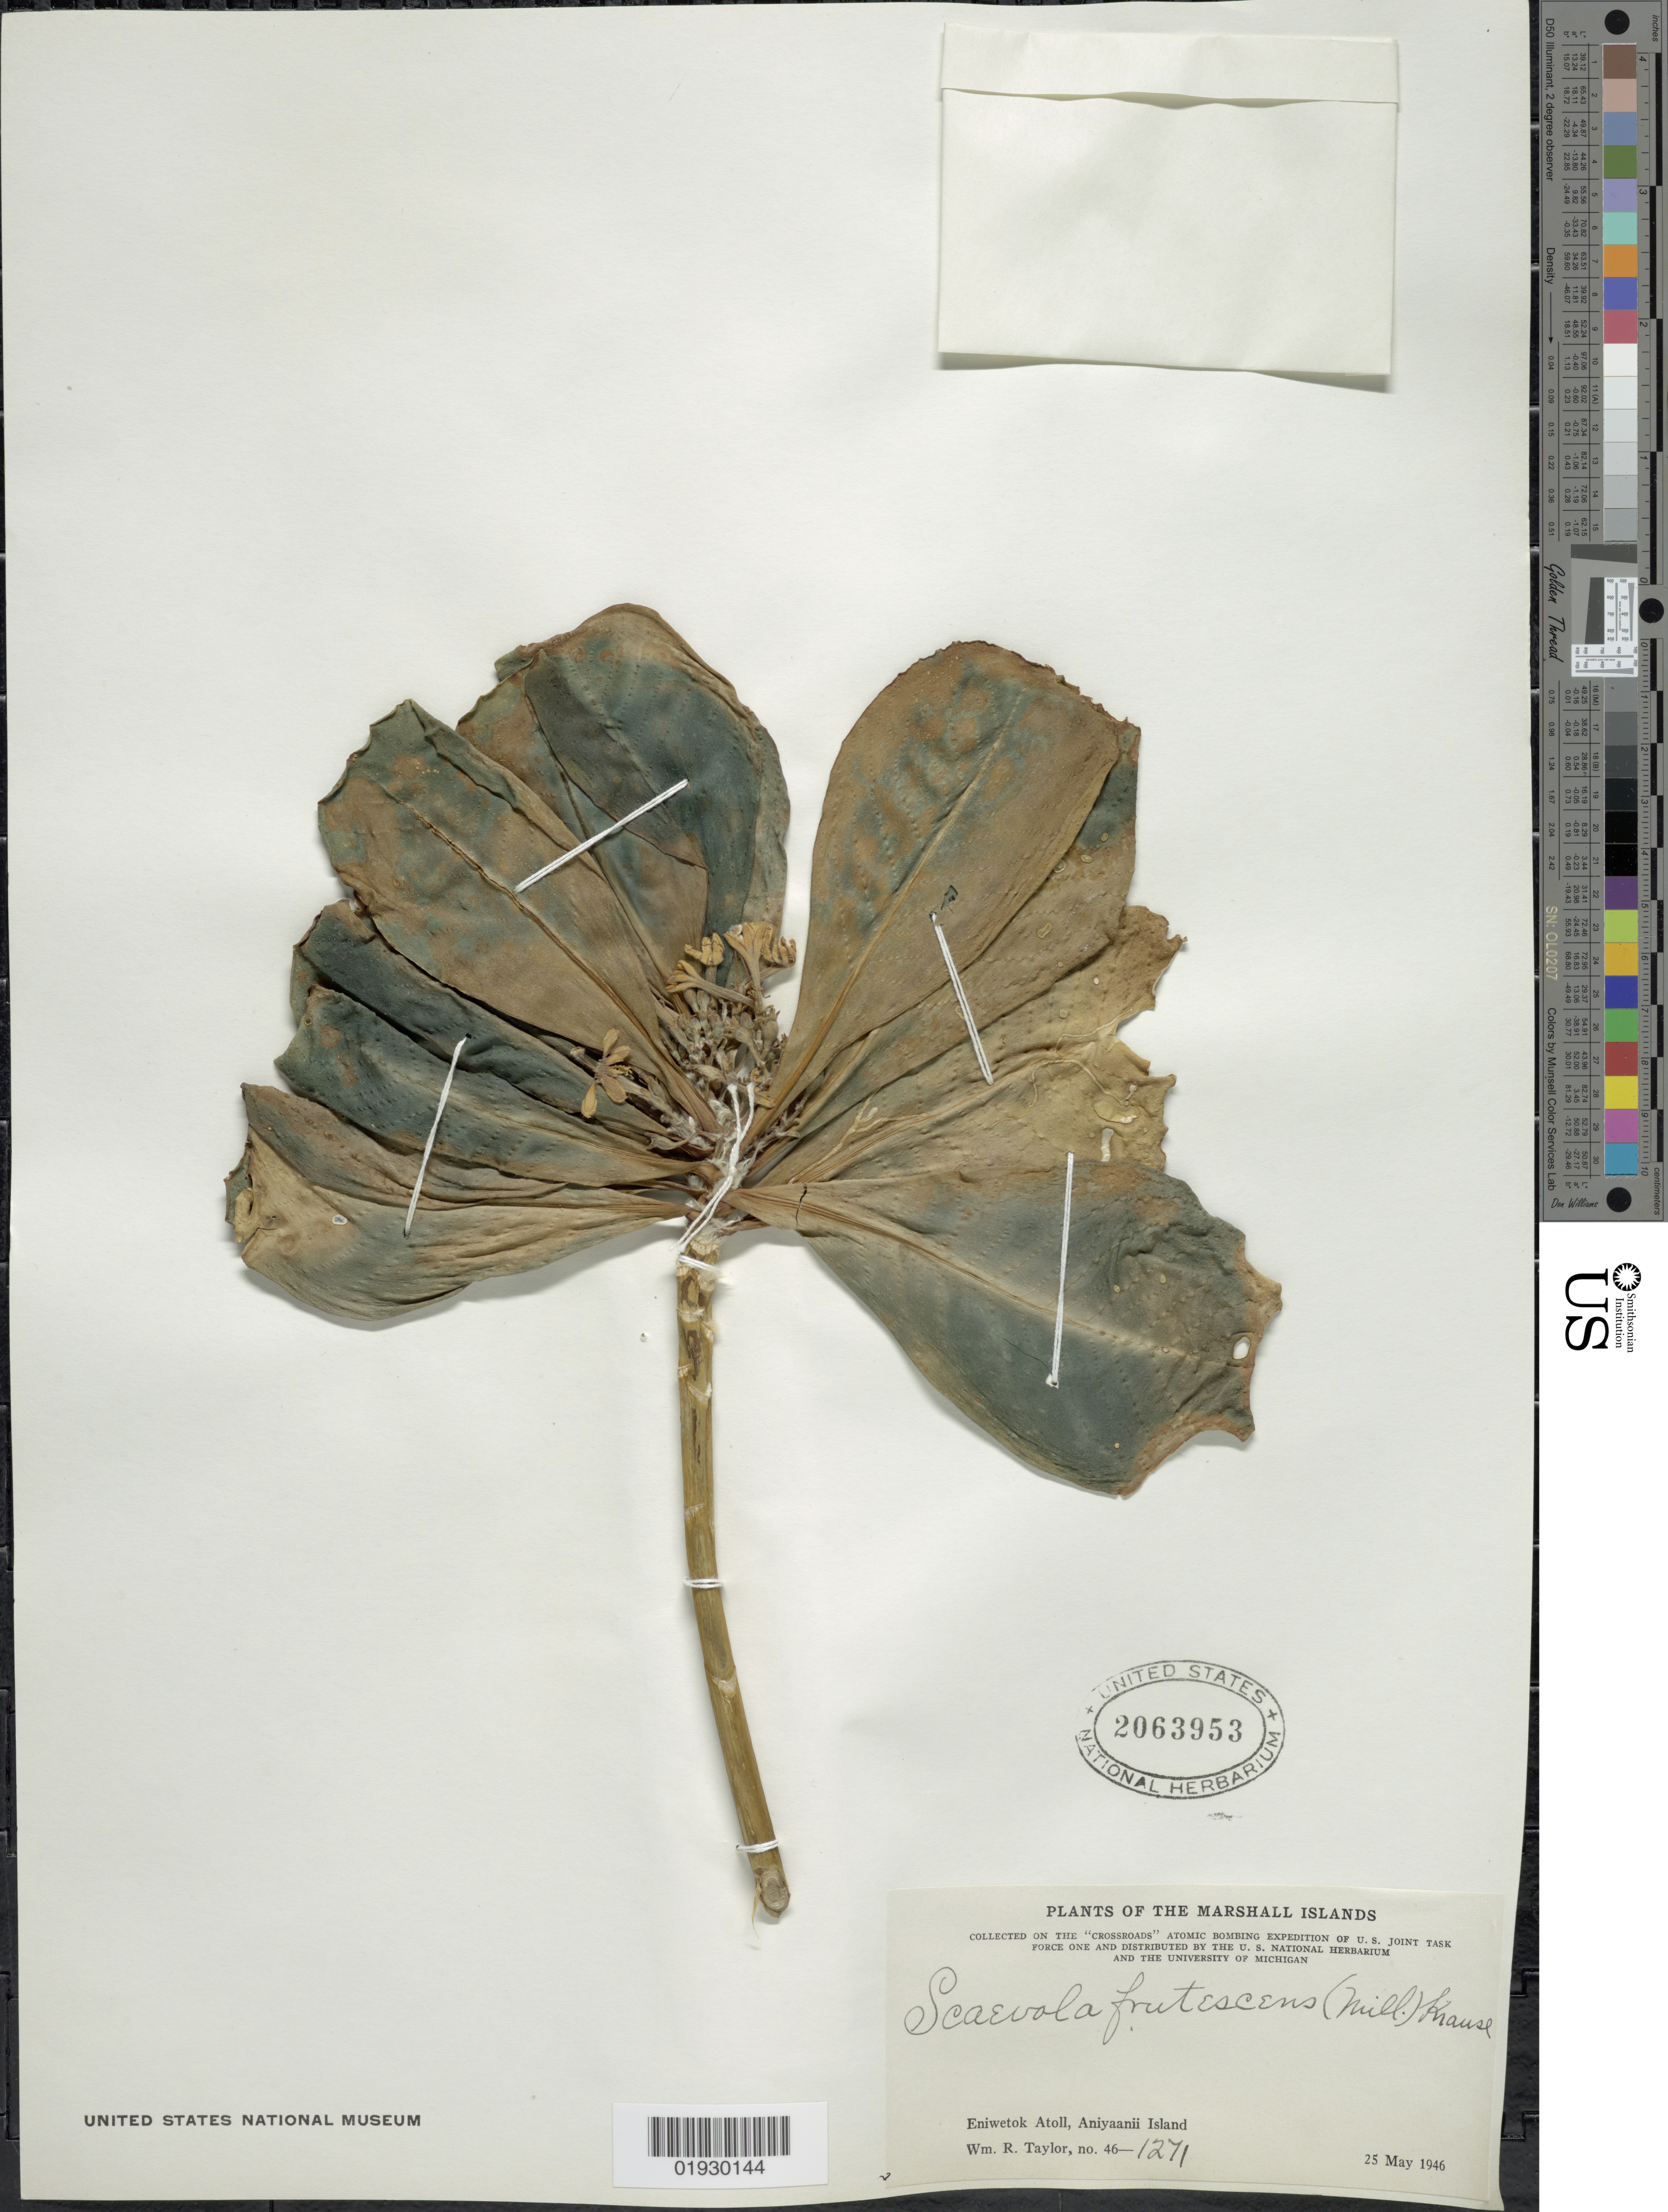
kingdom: Plantae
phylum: Tracheophyta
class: Magnoliopsida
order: Asterales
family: Goodeniaceae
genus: Scaevola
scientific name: Scaevola taccada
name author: (Gaertn.) Roxb.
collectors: W. R. Taylor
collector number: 46-1271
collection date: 1946-05-25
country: Marshall Islands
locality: Eniwetok Atoll, Aniyaanii Island.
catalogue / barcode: US 2063953